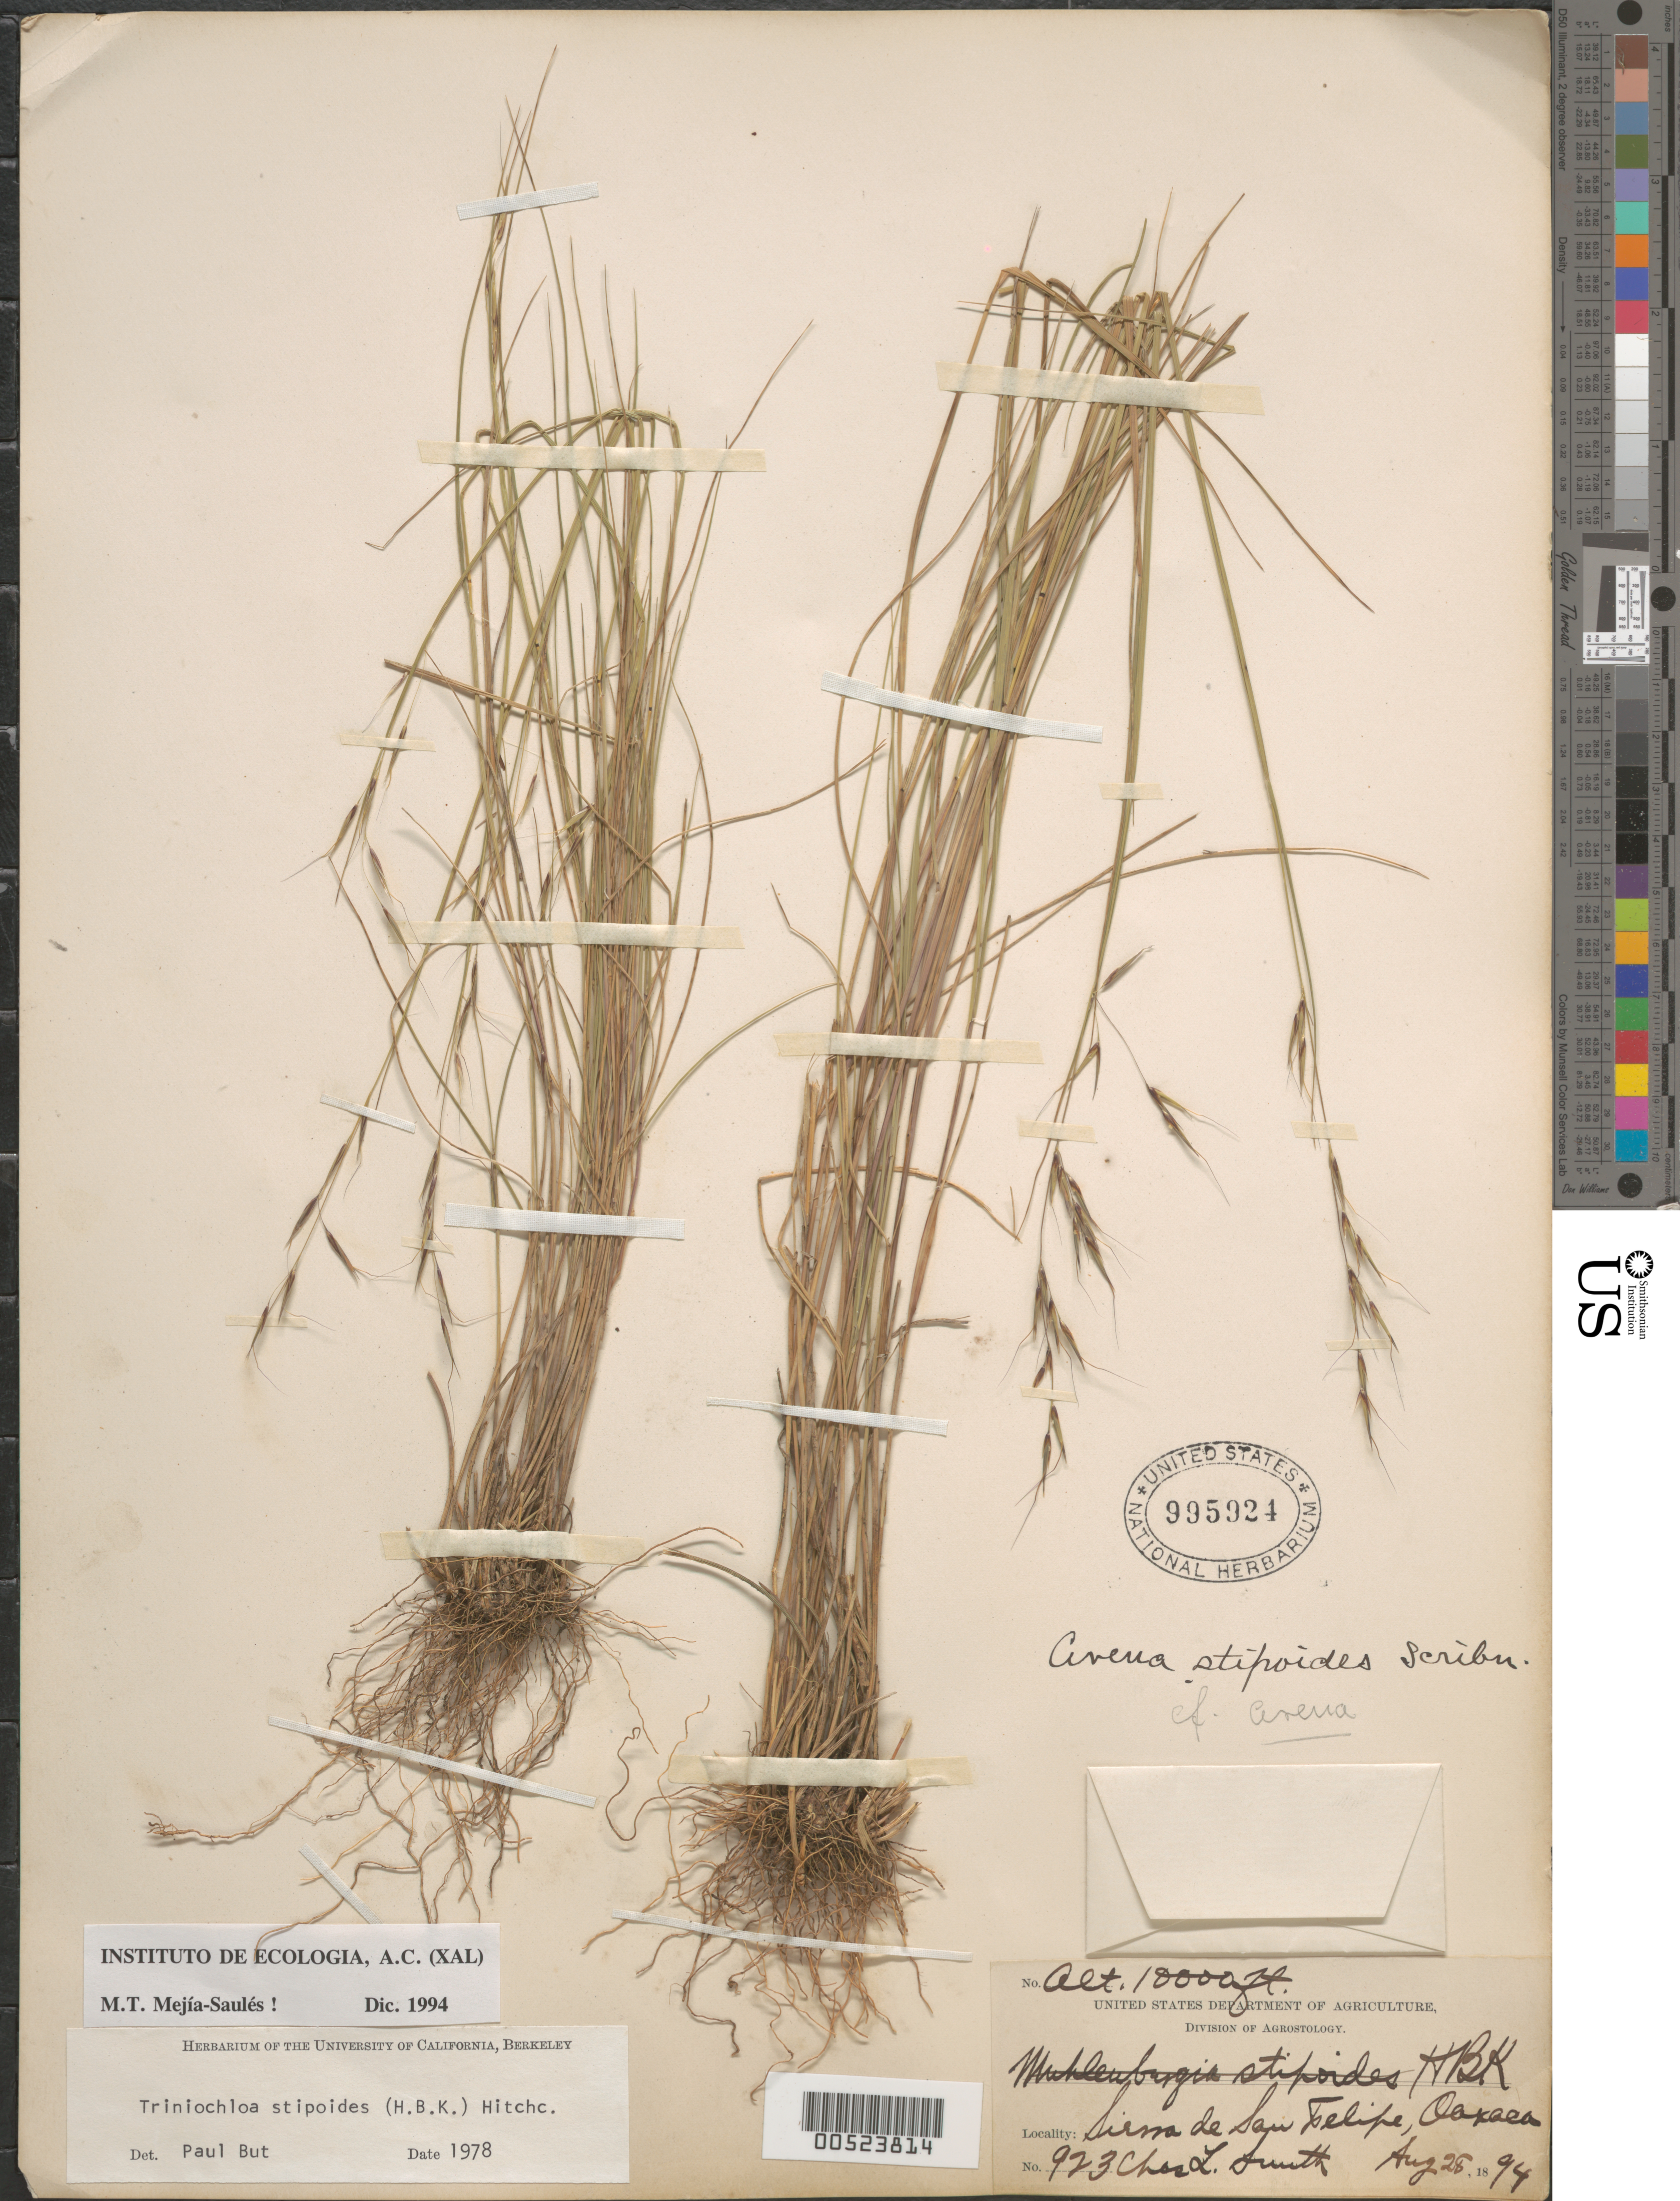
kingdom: Plantae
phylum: Tracheophyta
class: Liliopsida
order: Poales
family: Poaceae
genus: Triniochloa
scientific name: Triniochloa stipoides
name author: (Kunth) Hitchc.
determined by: Mejía-Sauls, M. T.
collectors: C. L. Smith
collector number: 923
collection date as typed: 28 Aug 1894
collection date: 1894-08-28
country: Mexico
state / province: Oaxaca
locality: Sierra de San Felipe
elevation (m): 3048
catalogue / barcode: US 995924